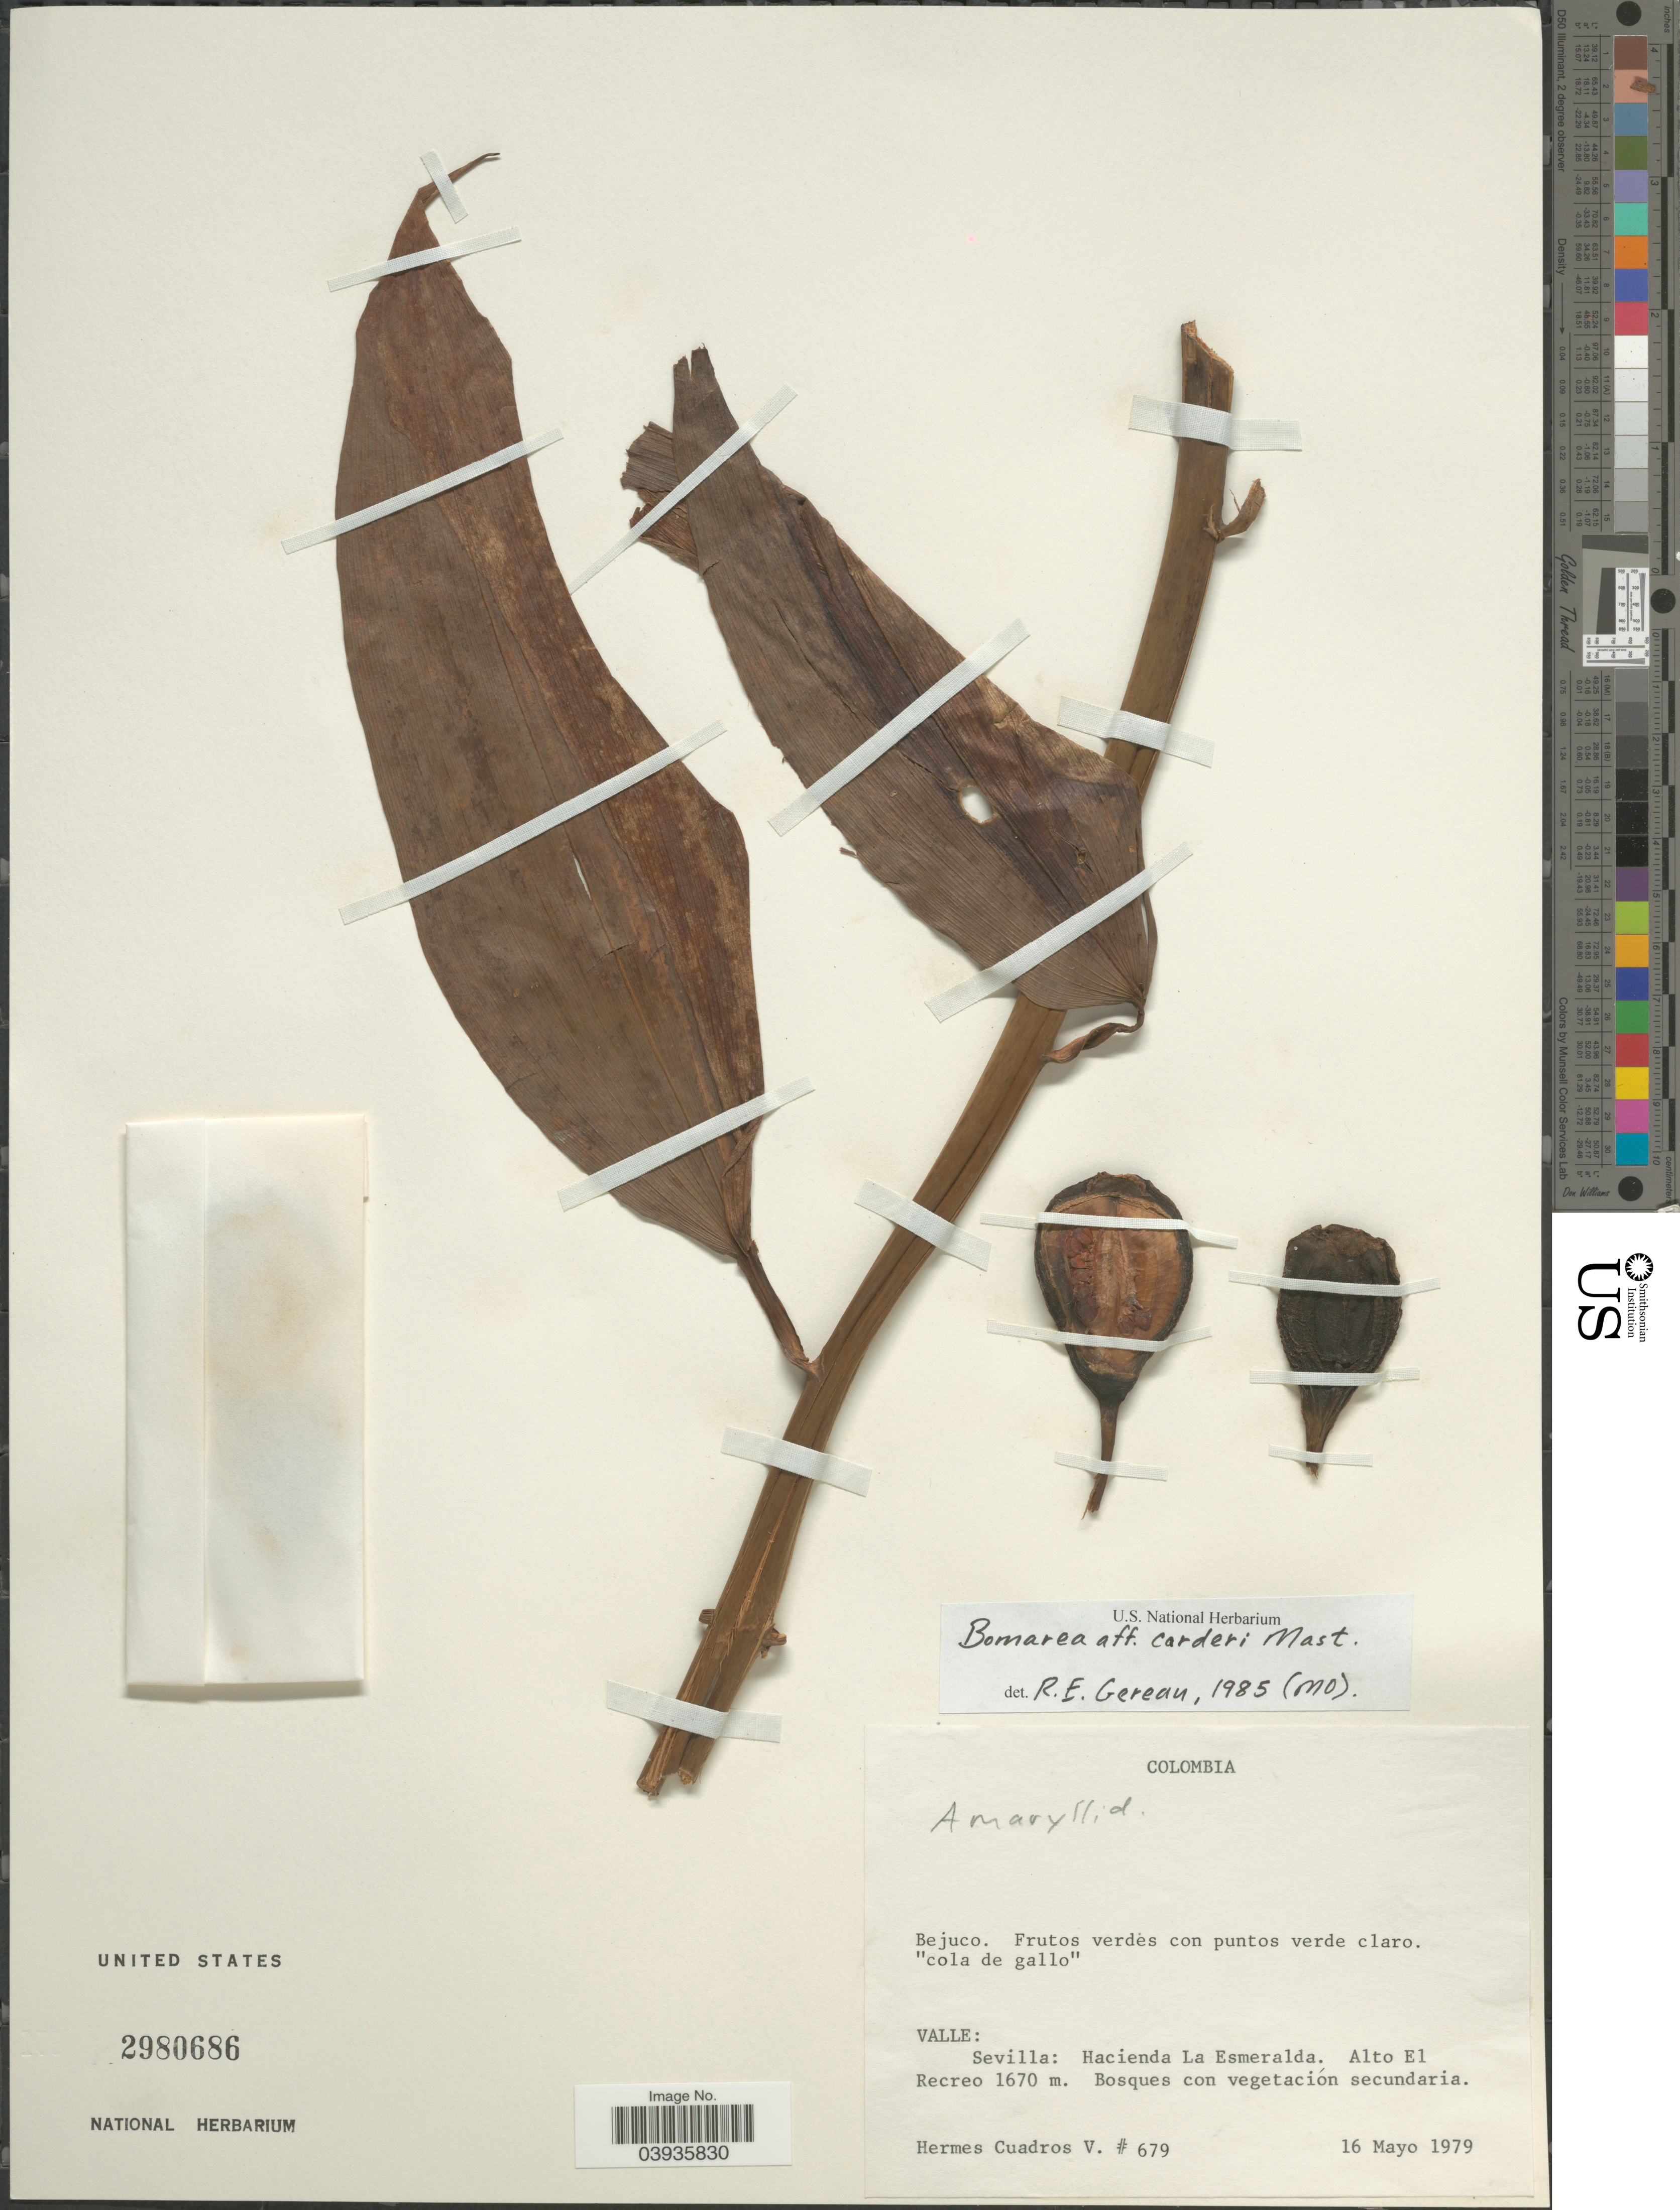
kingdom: Plantae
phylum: Tracheophyta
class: Liliopsida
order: Liliales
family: Alstroemeriaceae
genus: Bomarea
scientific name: Bomarea carderi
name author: Mast.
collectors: H. Cuadros V.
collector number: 679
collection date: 1979-05-16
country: Colombia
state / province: Valle del Cauca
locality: Valle: Sevilla: Hacienda La Esmeralda.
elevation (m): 1670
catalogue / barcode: US 2980686